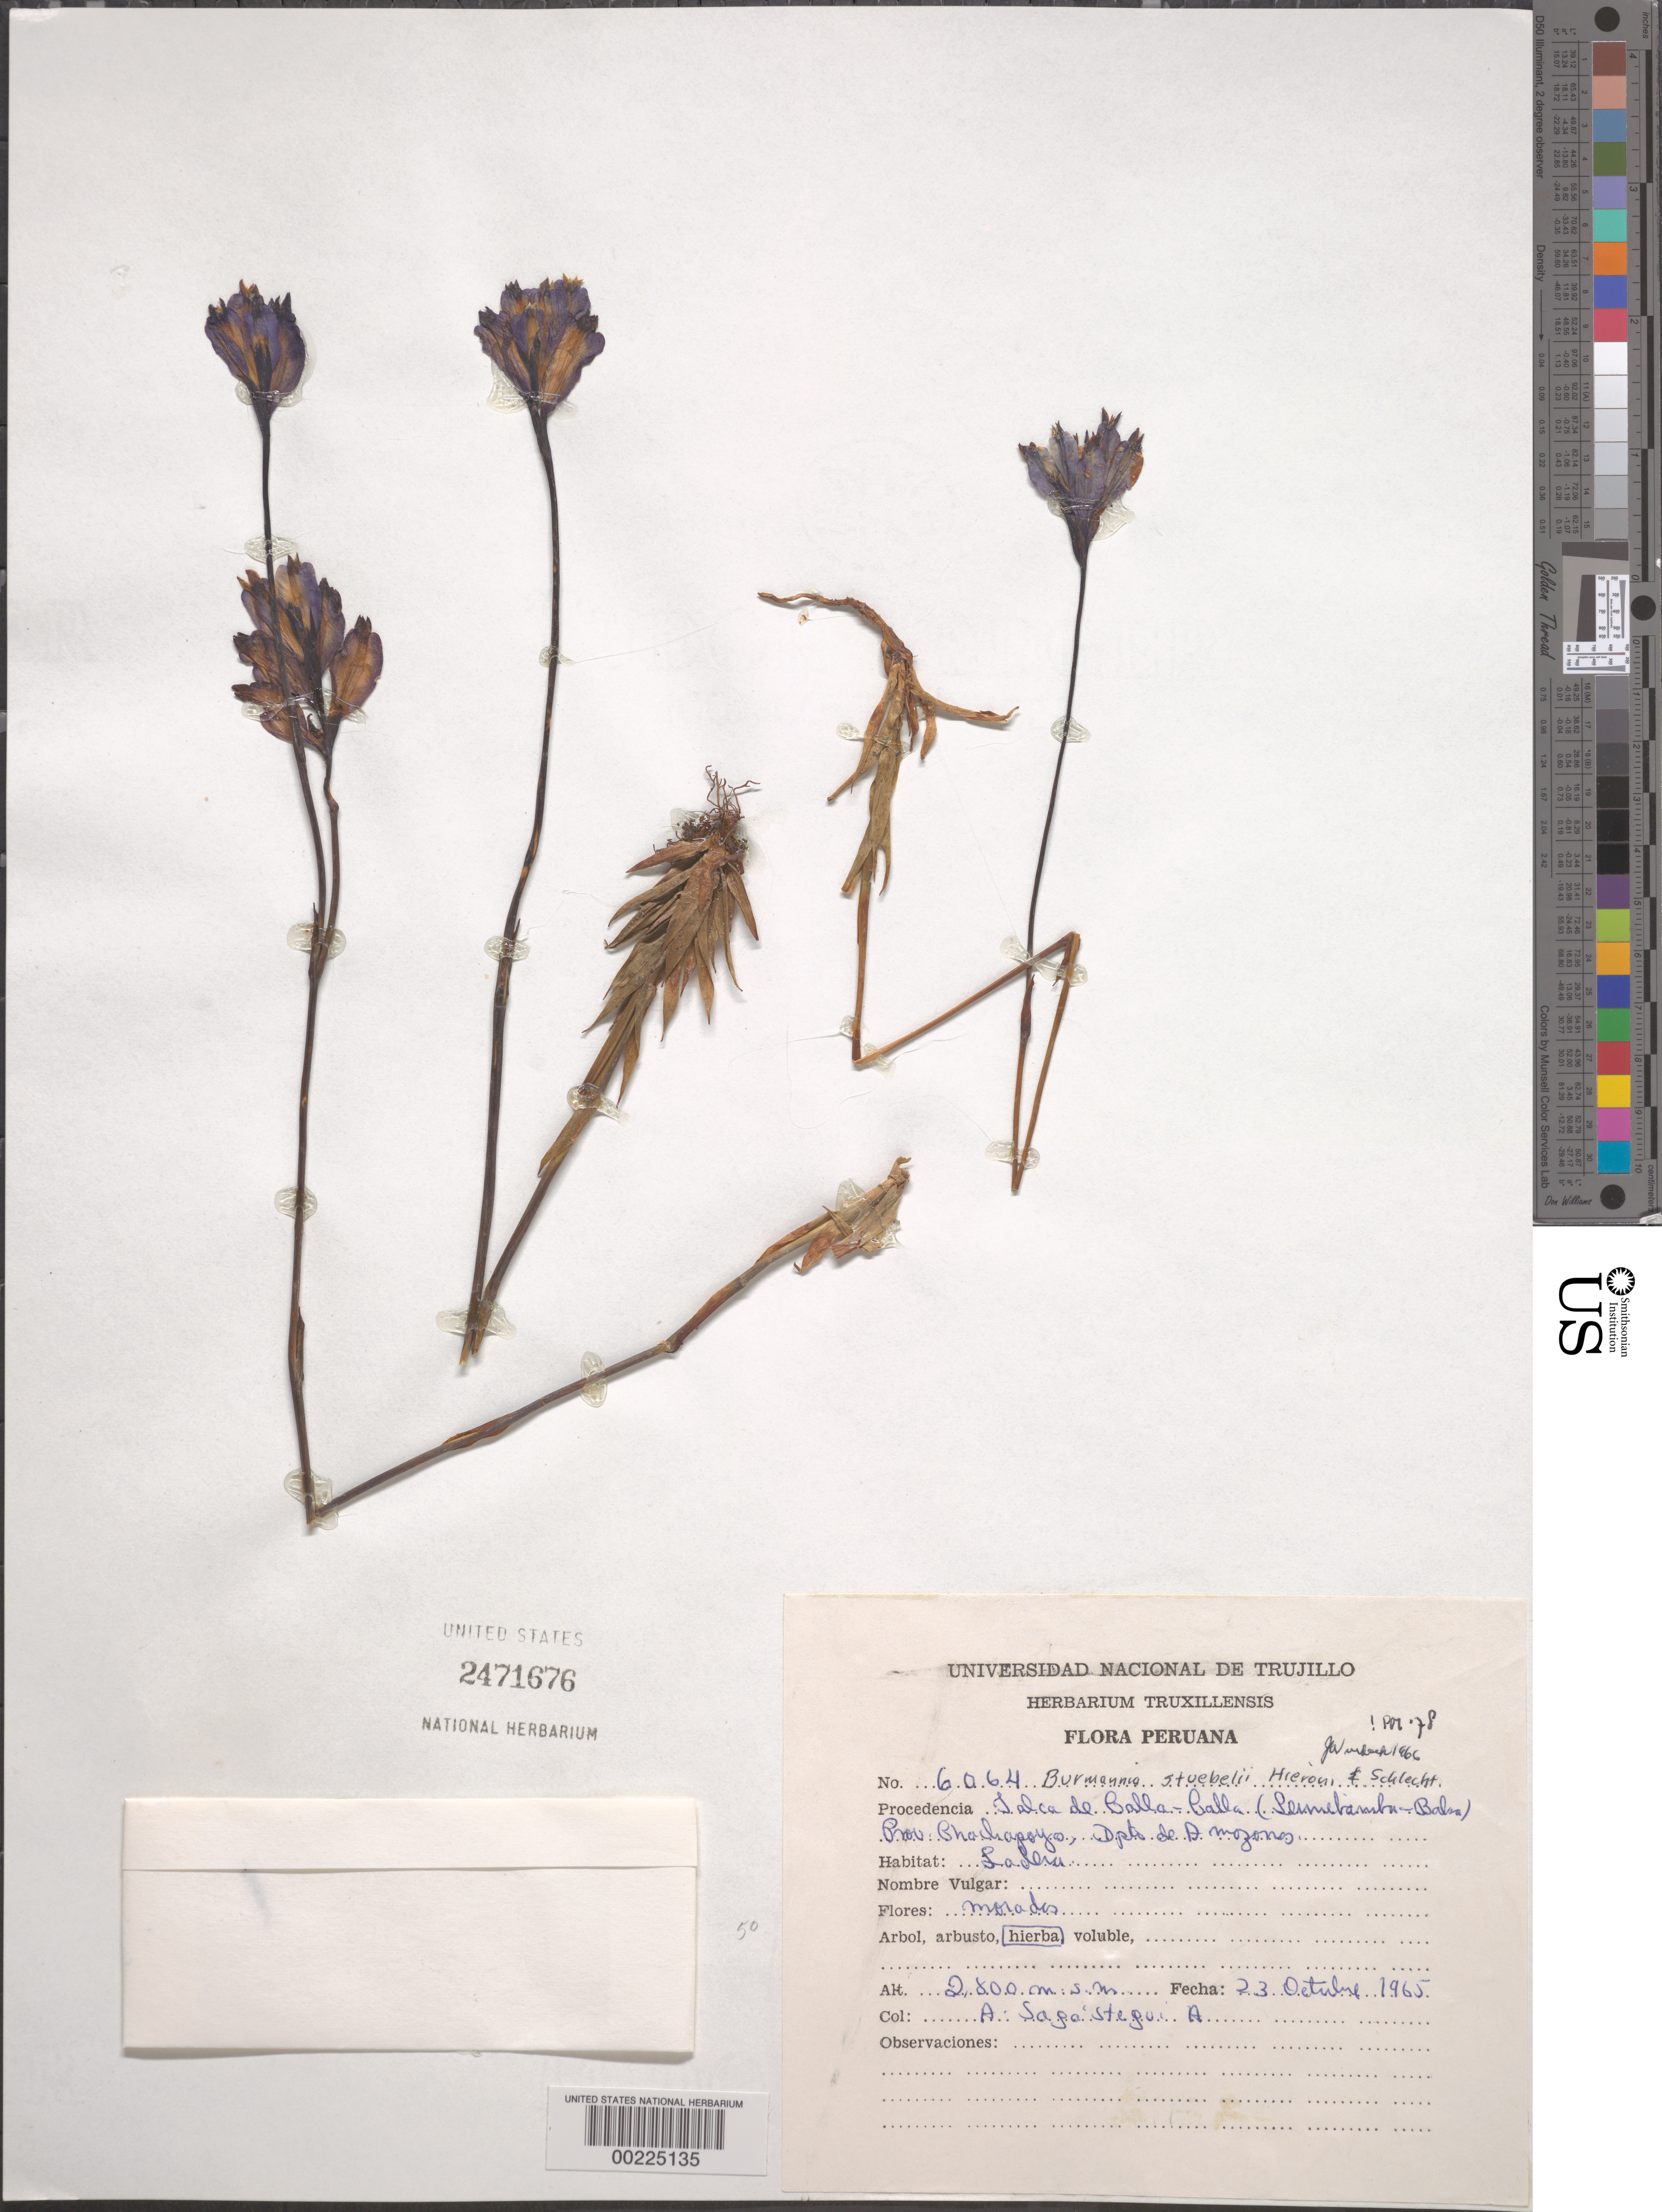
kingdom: Plantae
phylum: Tracheophyta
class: Liliopsida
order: Dioscoreales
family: Burmanniaceae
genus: Burmannia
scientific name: Burmannia stuebelii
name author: Hieron. & Schltr.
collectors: A. Sagástegui A.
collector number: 6064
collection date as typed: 23 Oct 1965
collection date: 1965-10-23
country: Peru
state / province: Amazonas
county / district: Chachapoyas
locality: Pachapoyo [?], Talca de Calla-Calla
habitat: Slopes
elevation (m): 2800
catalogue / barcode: US 2471676